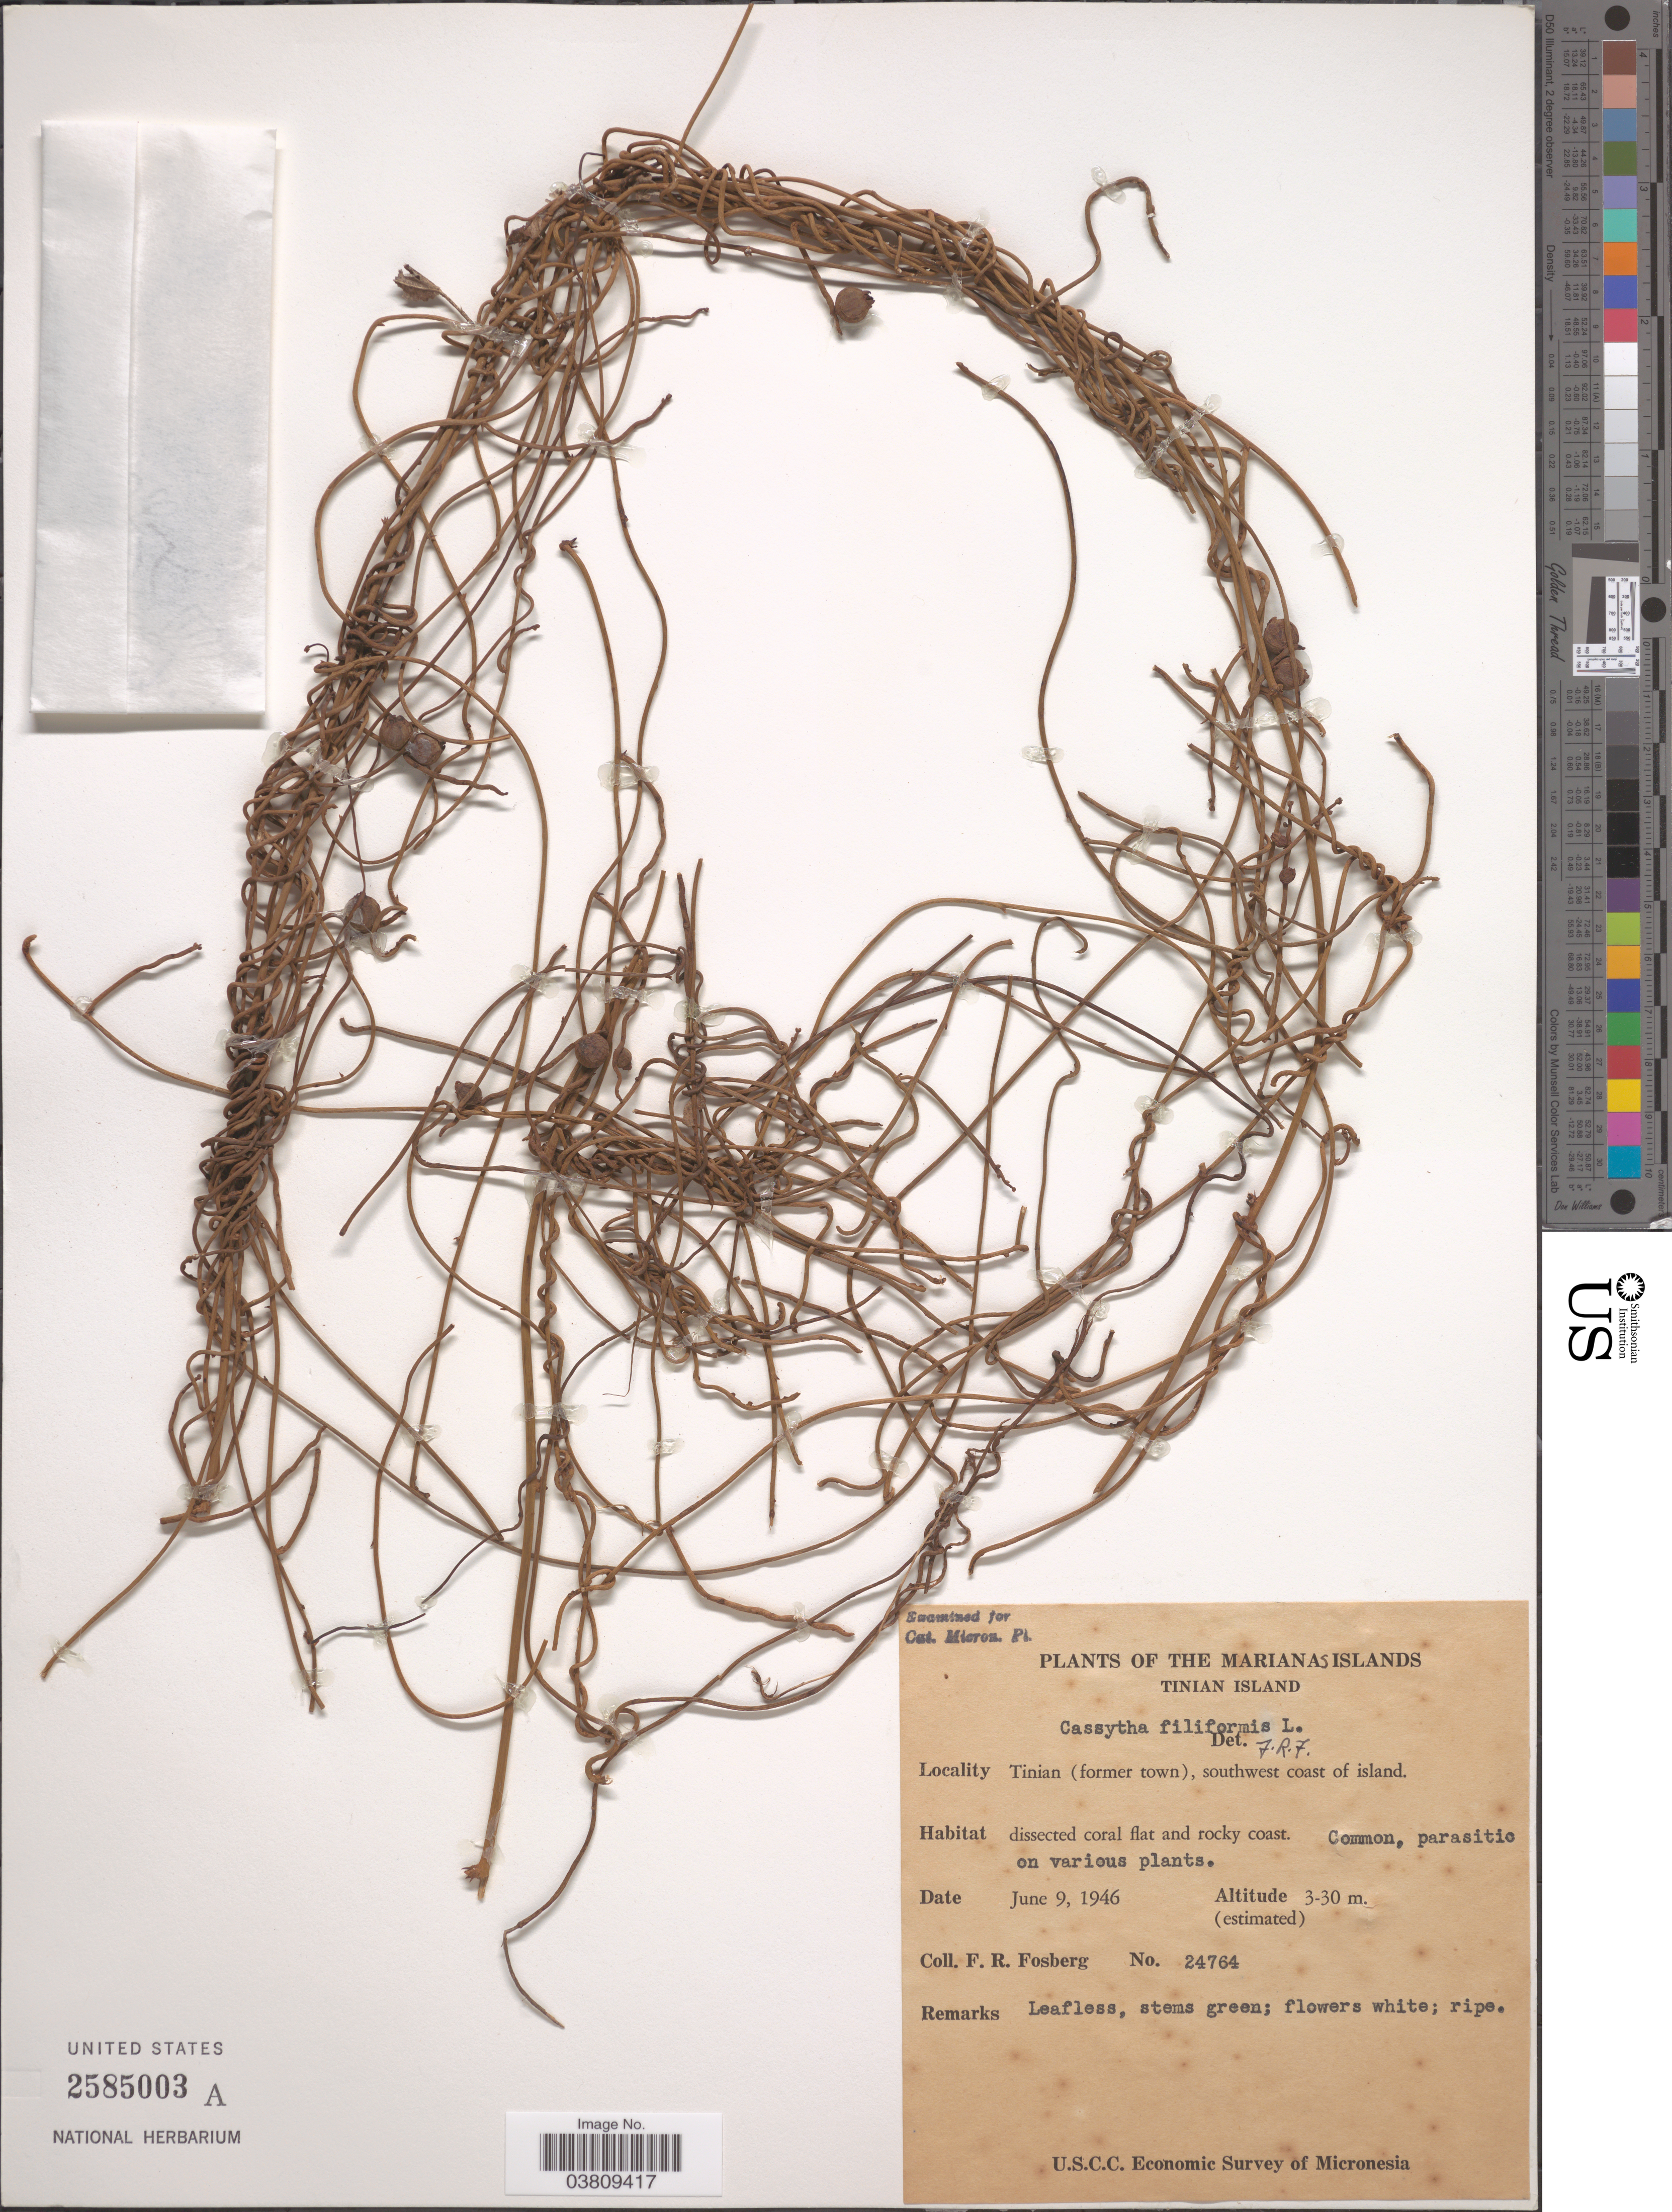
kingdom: Plantae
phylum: Tracheophyta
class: Magnoliopsida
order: Laurales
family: Lauraceae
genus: Cassytha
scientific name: Cassytha filiformis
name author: L.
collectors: F. R. Fosberg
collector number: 24764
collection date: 1946-06-09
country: Northern Mariana Islands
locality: The Marianas Islands. Tinian Island. Tinian (former town), southwest corner of island.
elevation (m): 3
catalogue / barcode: US 2585003A